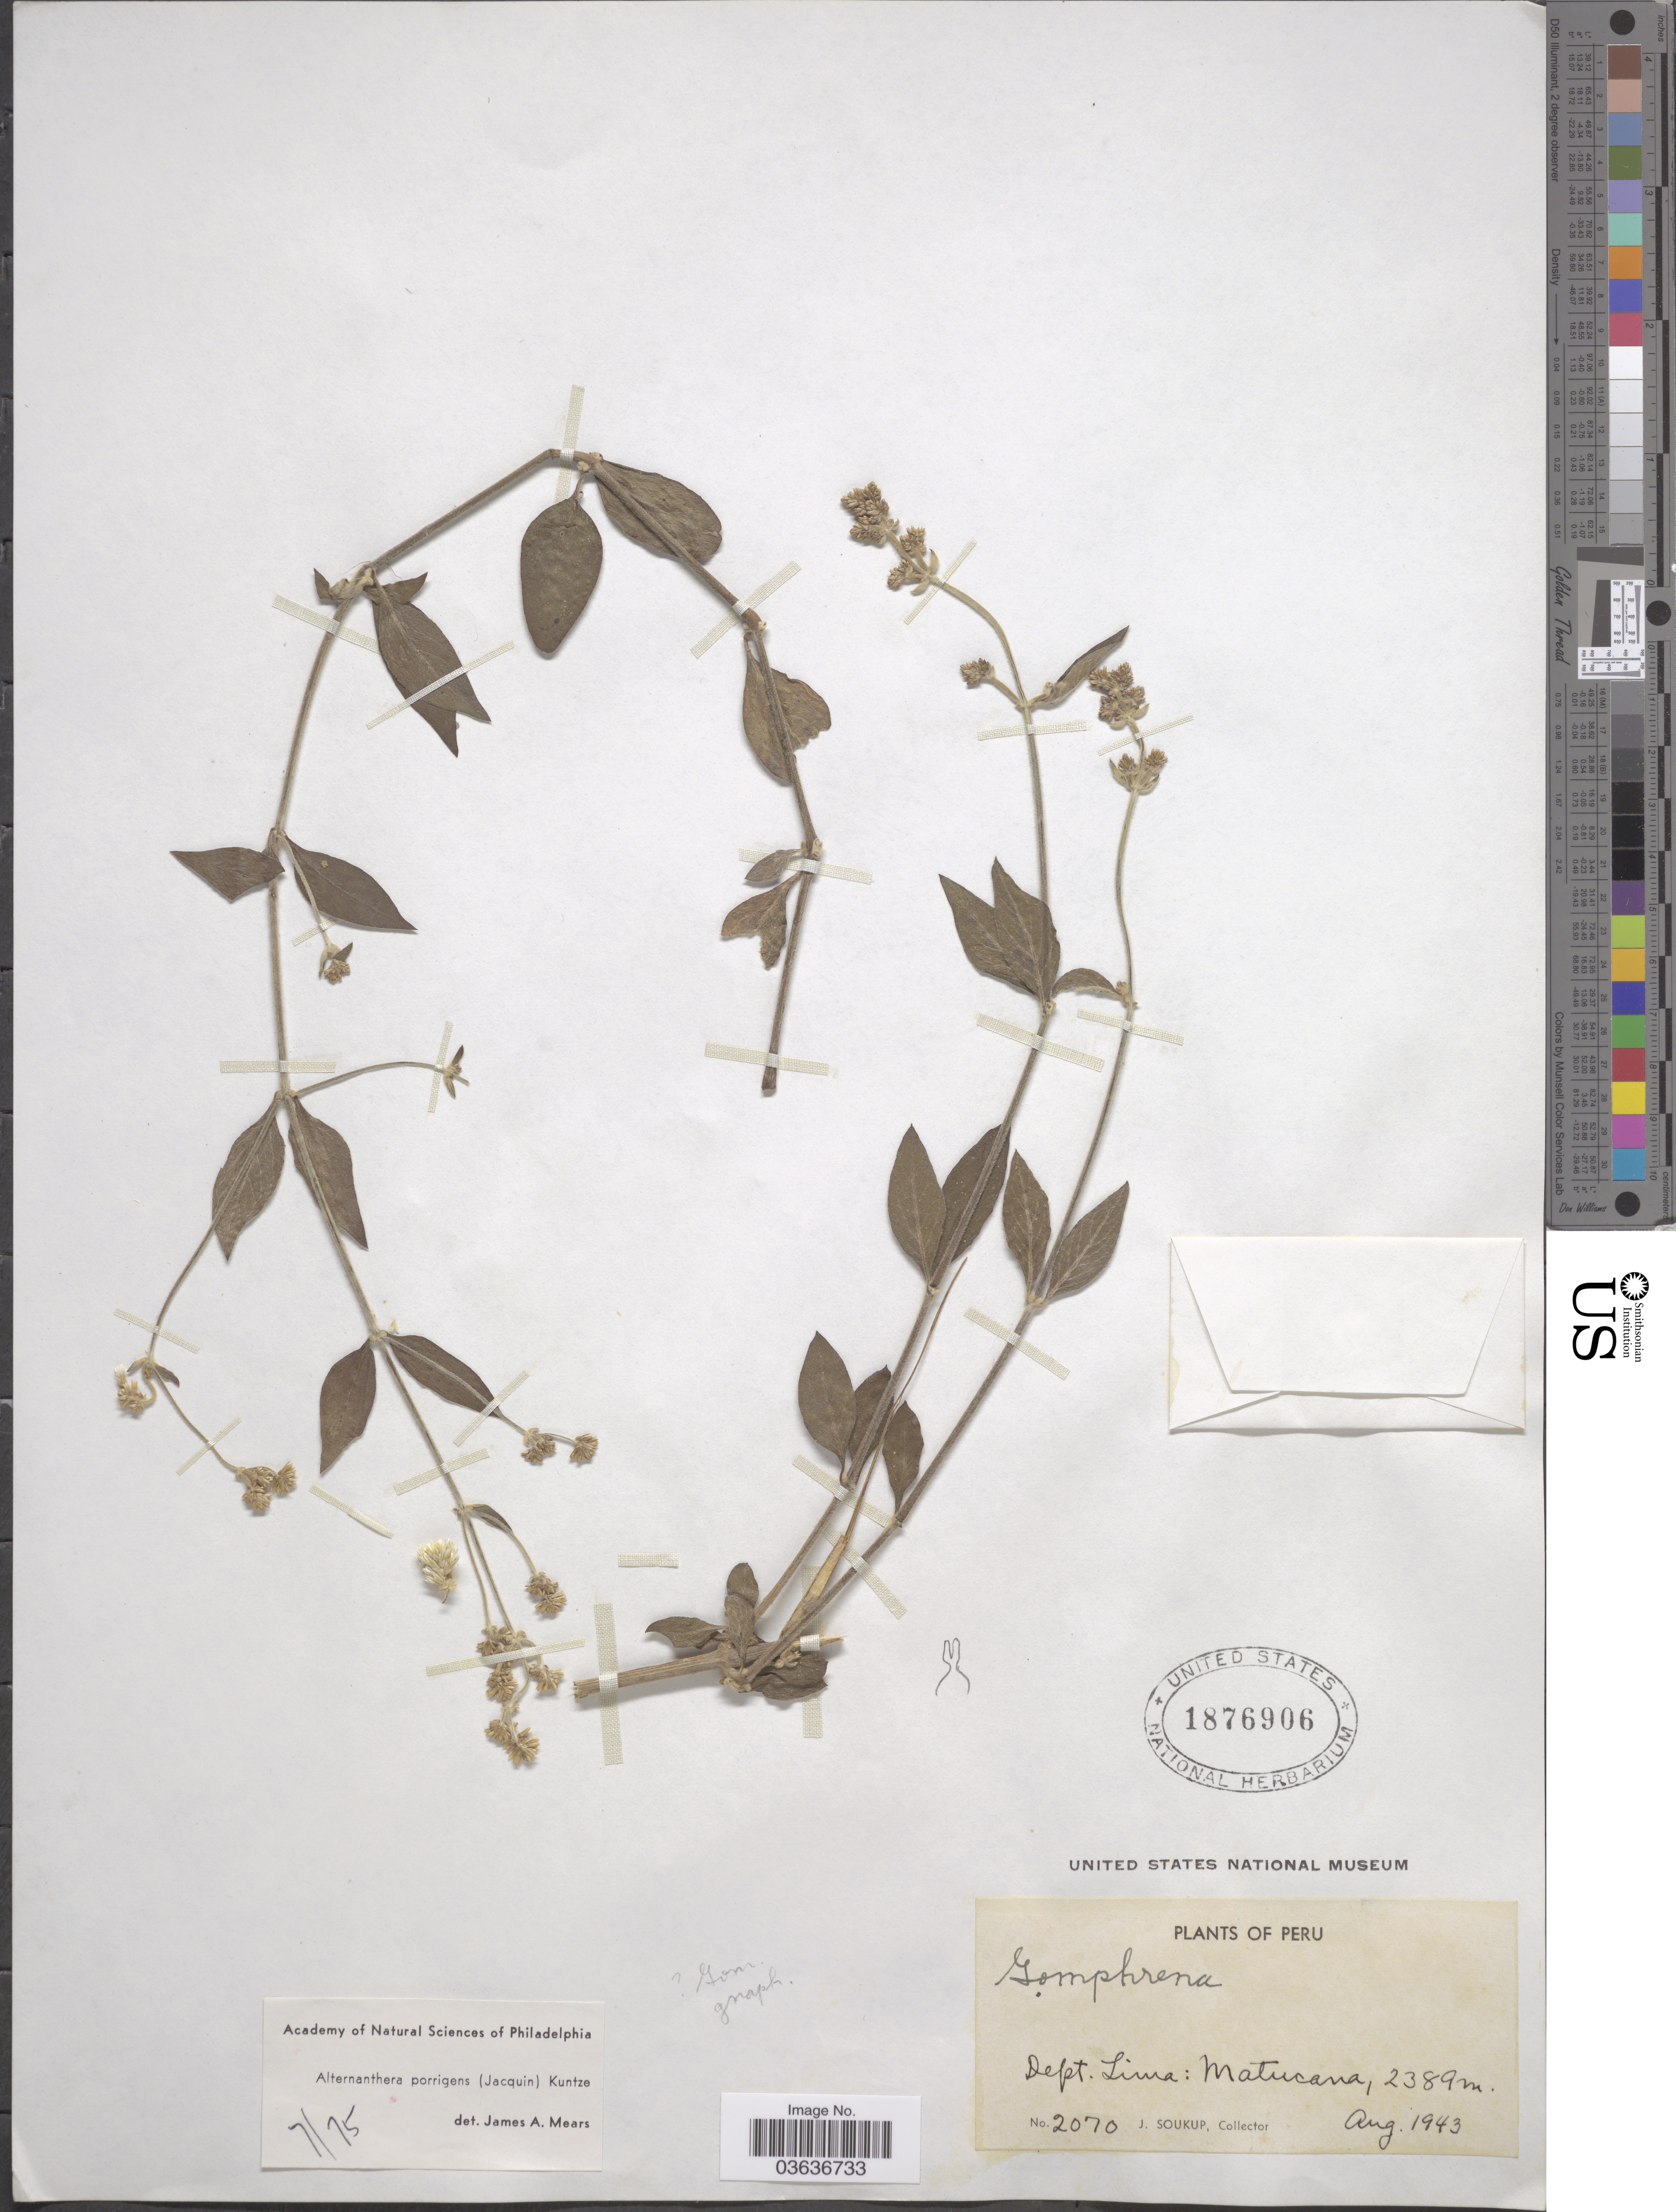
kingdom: Plantae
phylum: Tracheophyta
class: Magnoliopsida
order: Caryophyllales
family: Amaranthaceae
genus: Alternanthera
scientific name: Alternanthera porrigens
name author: (Jacq.) Kuntze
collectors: J. Soukup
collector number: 2070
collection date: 1943-08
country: Peru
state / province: Lima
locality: Dept. Lima: Matucana.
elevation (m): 2389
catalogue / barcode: US 1876906